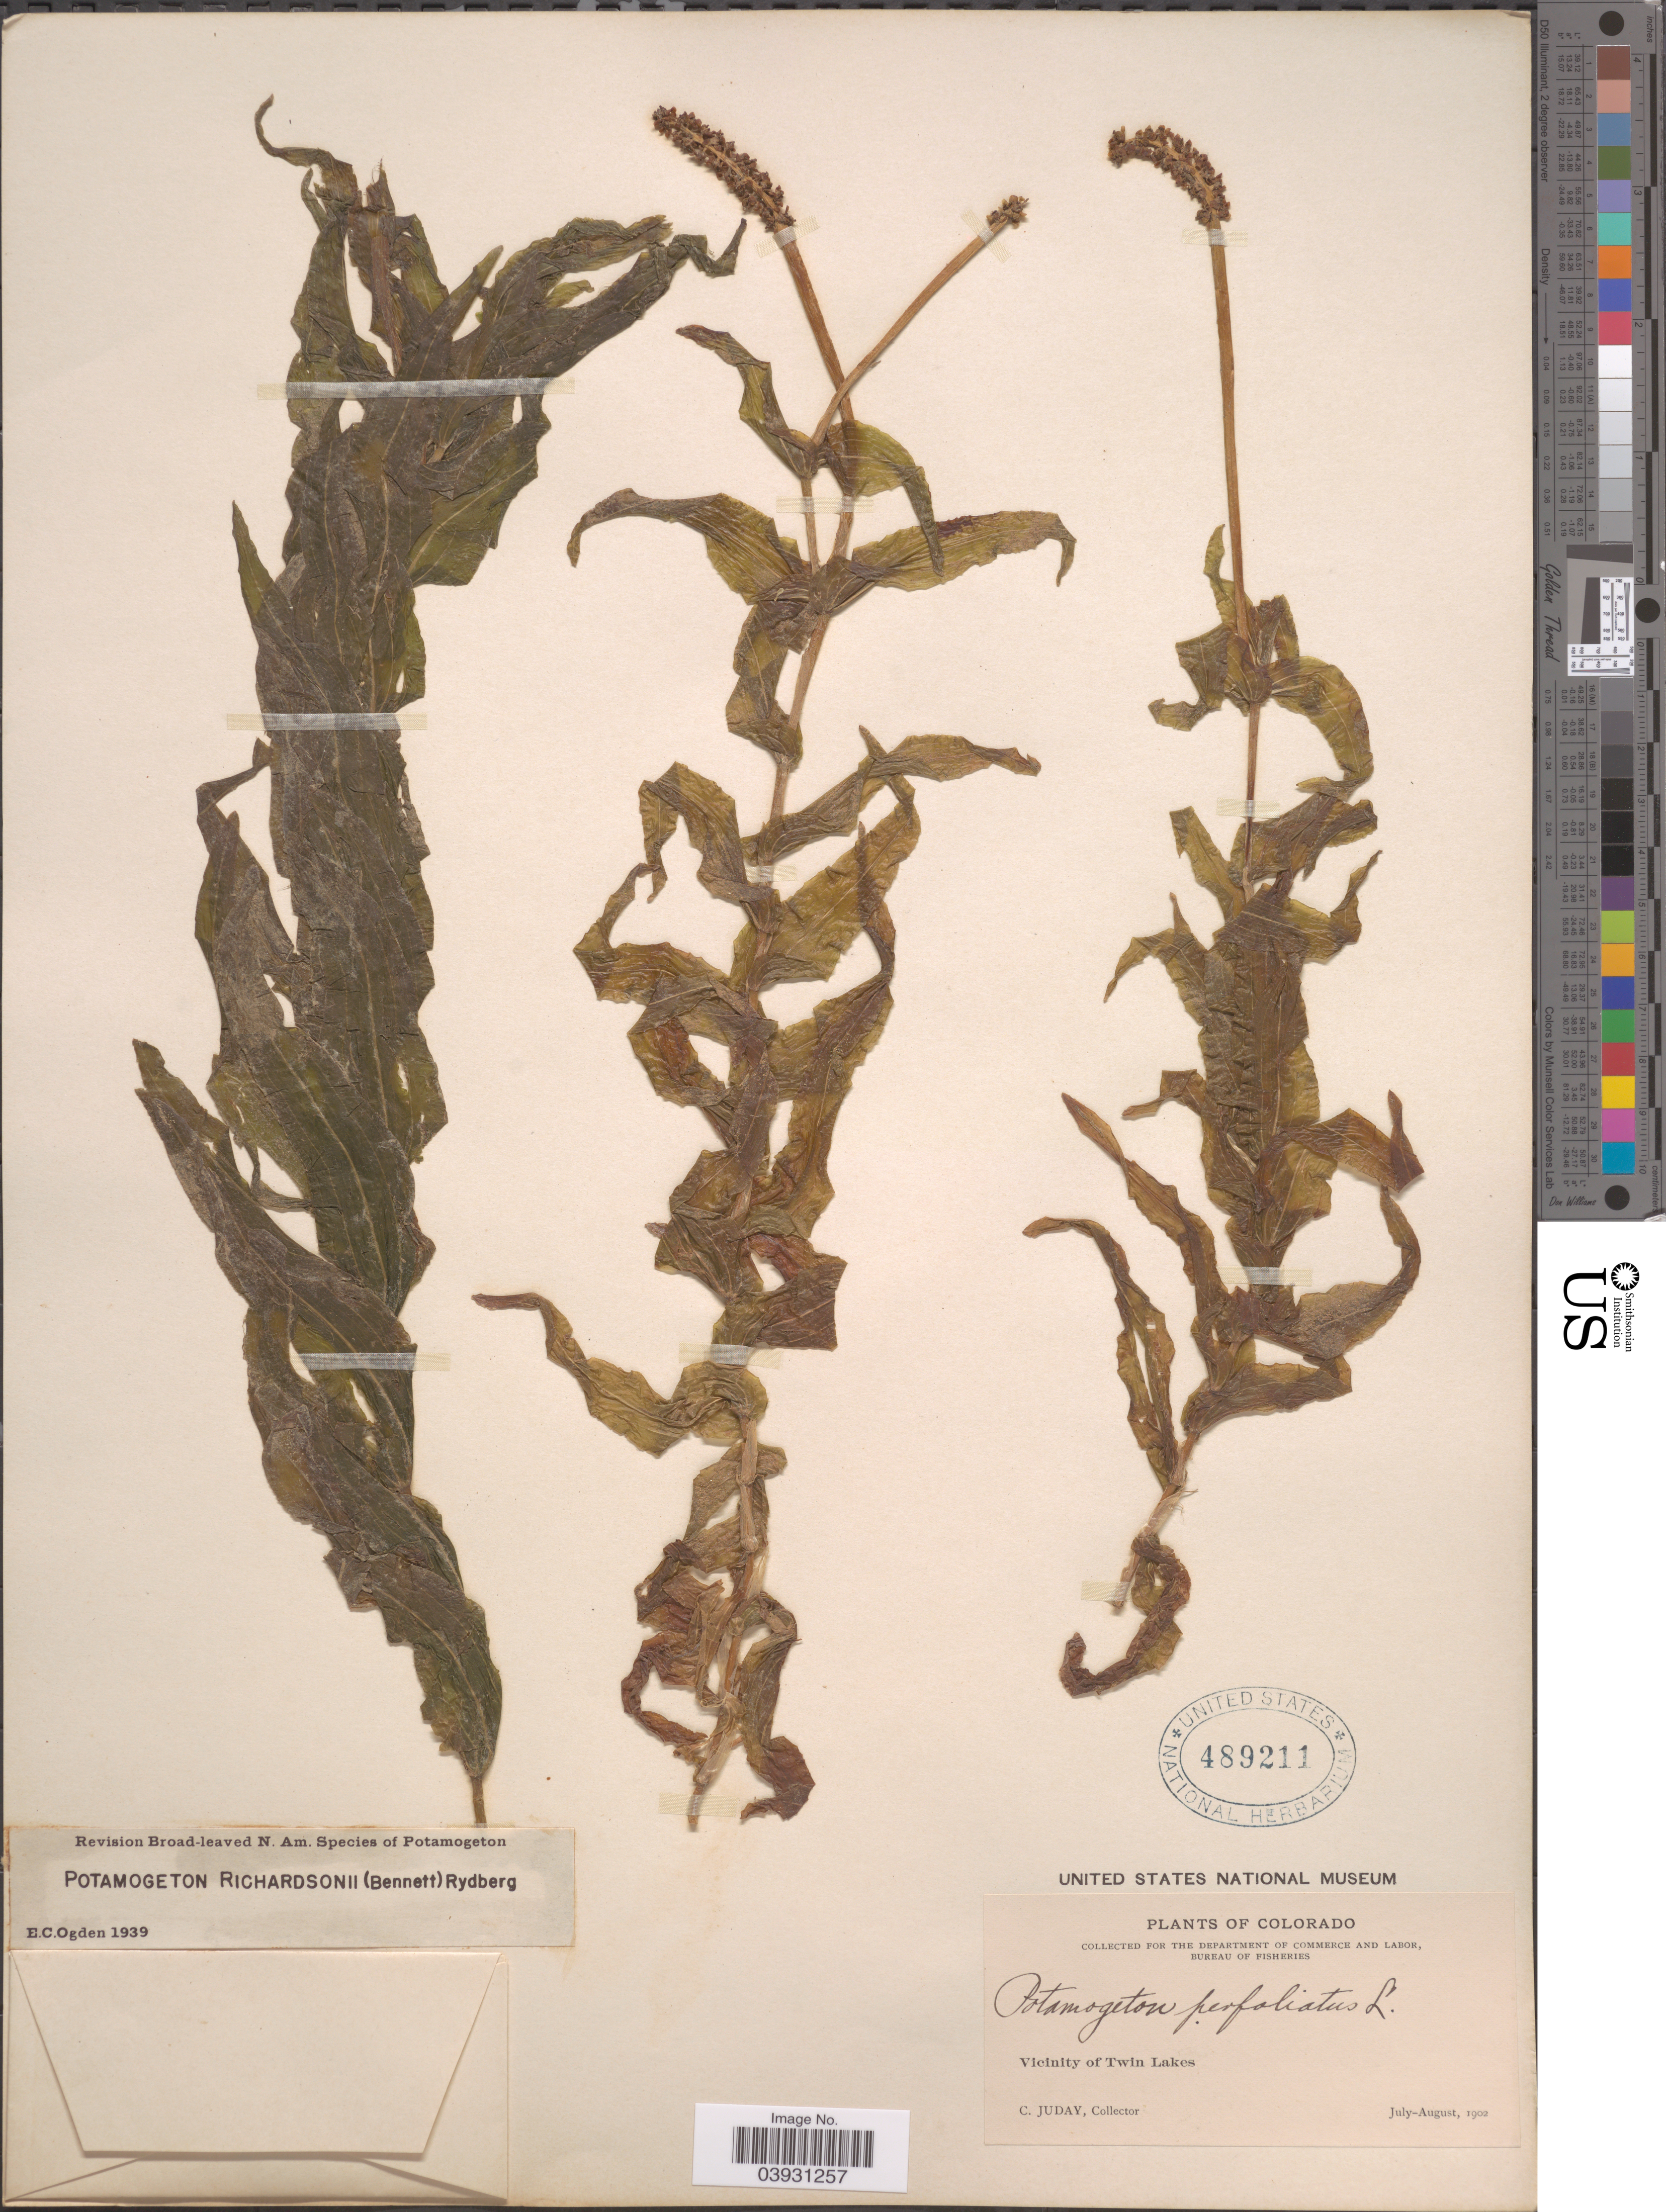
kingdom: Plantae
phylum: Tracheophyta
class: Liliopsida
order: Alismatales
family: Potamogetonaceae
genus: Potamogeton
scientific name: Potamogeton richardsonii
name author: (A.W. Benn.) Rydb.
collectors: C. Juday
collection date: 1902-07/1902-08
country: United States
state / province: Colorado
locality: Vicinity of Twin Lakes.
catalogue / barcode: US 489211